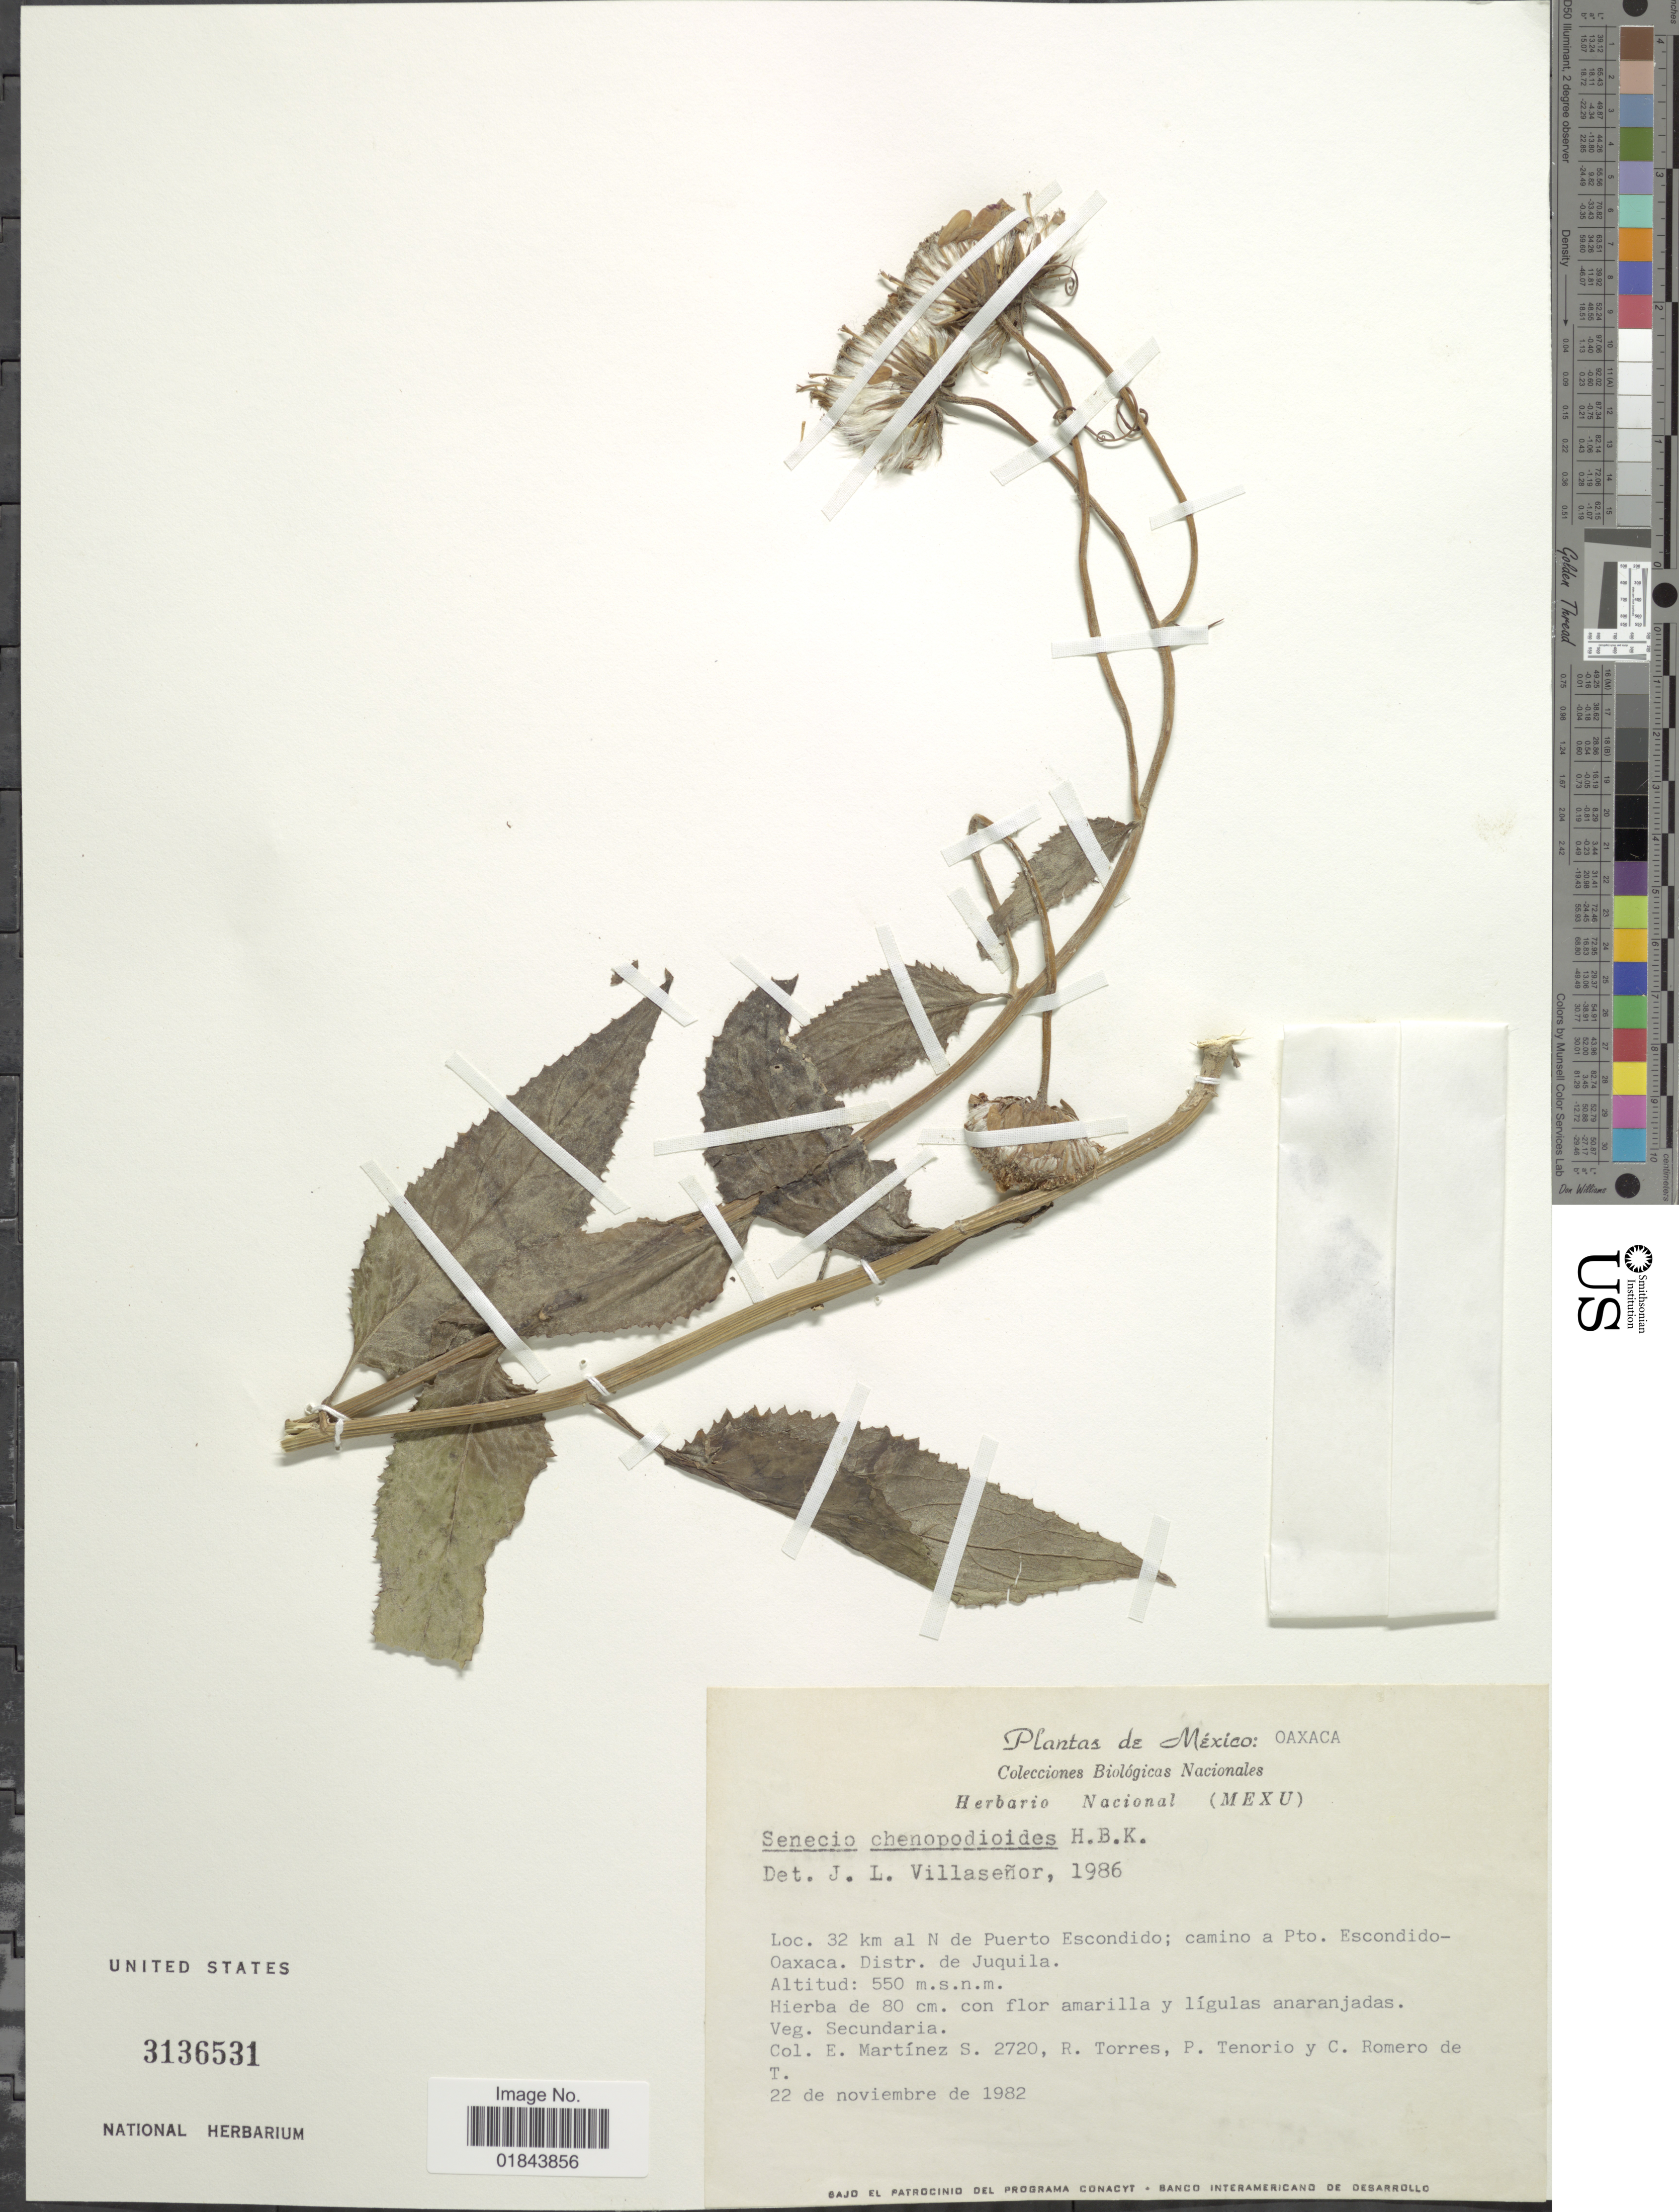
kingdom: Plantae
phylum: Tracheophyta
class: Magnoliopsida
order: Asterales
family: Asteraceae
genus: Pseudogynoxys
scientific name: Pseudogynoxys cummingii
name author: (Benth.) H. Rob. & Cuatrec.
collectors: E. M. Martínez S., R. Torres, Tenorio, P. & C. Romero de T.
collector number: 2720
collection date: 1982-11-22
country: Mexico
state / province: Oaxaca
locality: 32 km al N de Puerto Escondido; camino a Pto. Escondido-Oaxaca. Distr. de Juquila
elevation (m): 550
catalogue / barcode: US 3136531